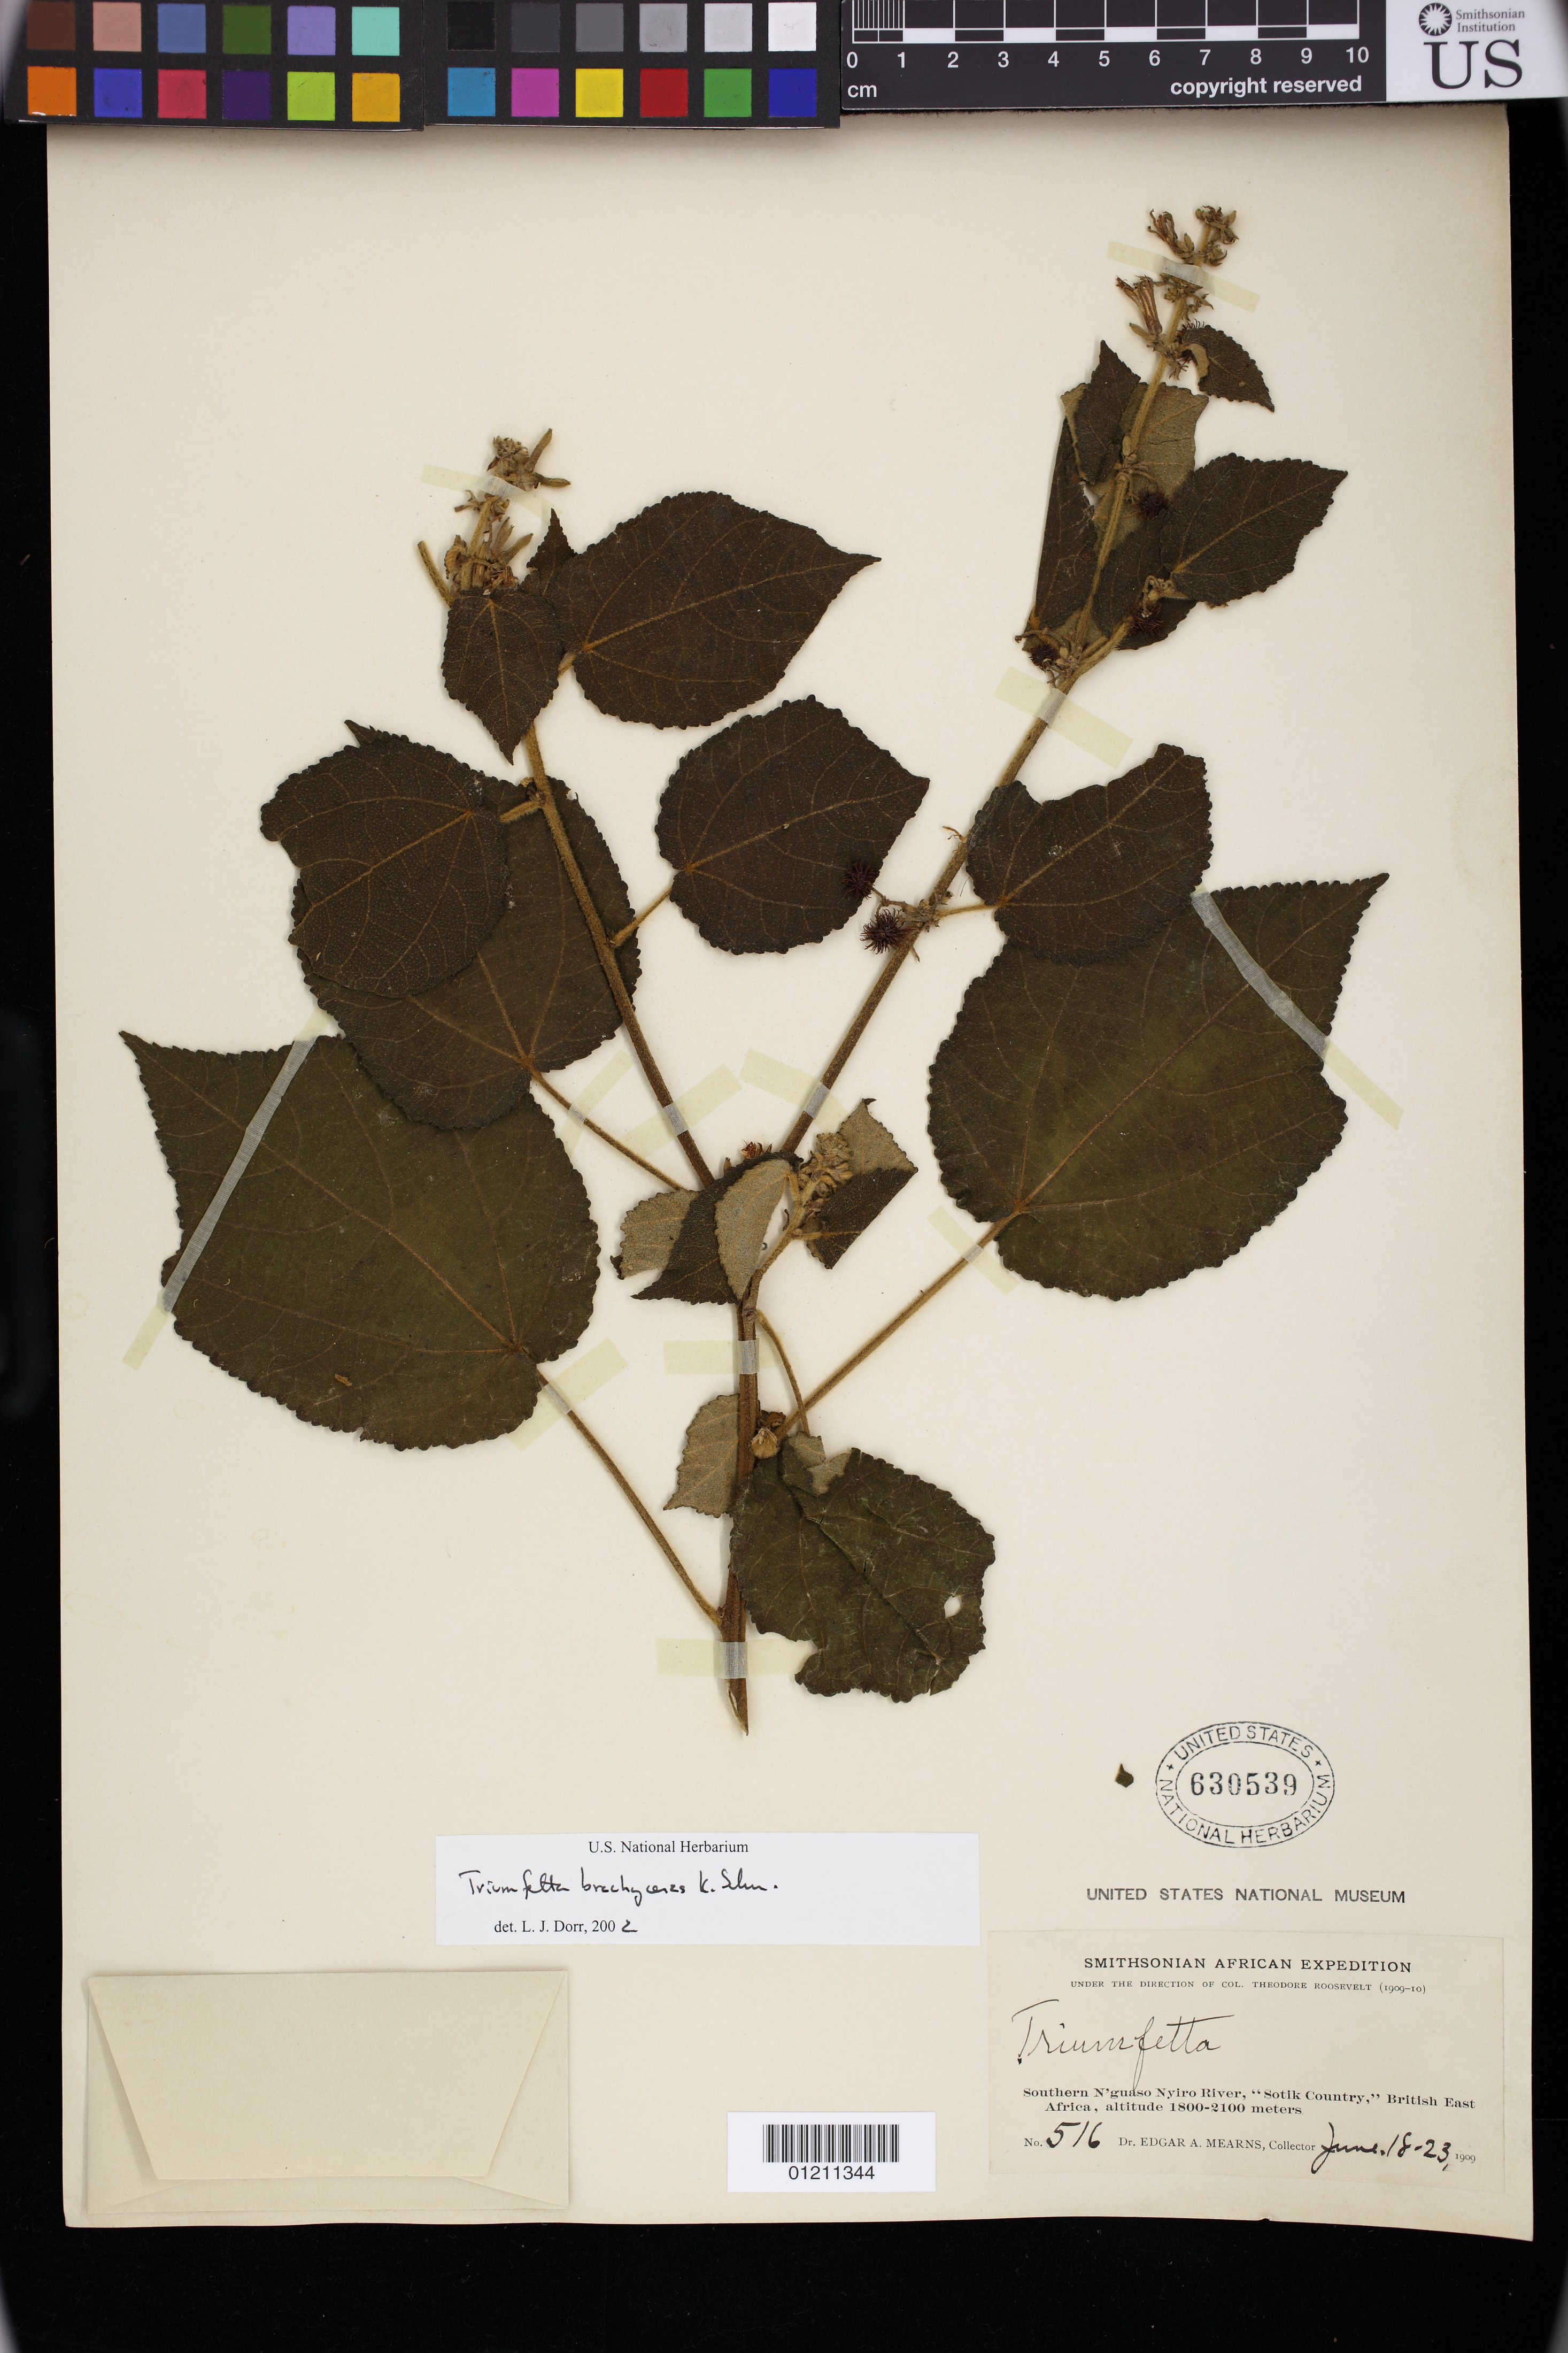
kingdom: Plantae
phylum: Tracheophyta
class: Magnoliopsida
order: Malvales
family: Malvaceae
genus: Triumfetta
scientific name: Triumfetta brachyceras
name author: K. Schum.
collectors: E. A. Mearns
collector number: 516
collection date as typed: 18 Jun 1909 to 23 Jun 1909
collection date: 1909-06-18/1909-06-23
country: Kenya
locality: Southern N'guaso Nyiro River, "Sotik Country", British East Africa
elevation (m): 1800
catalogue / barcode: US 630539